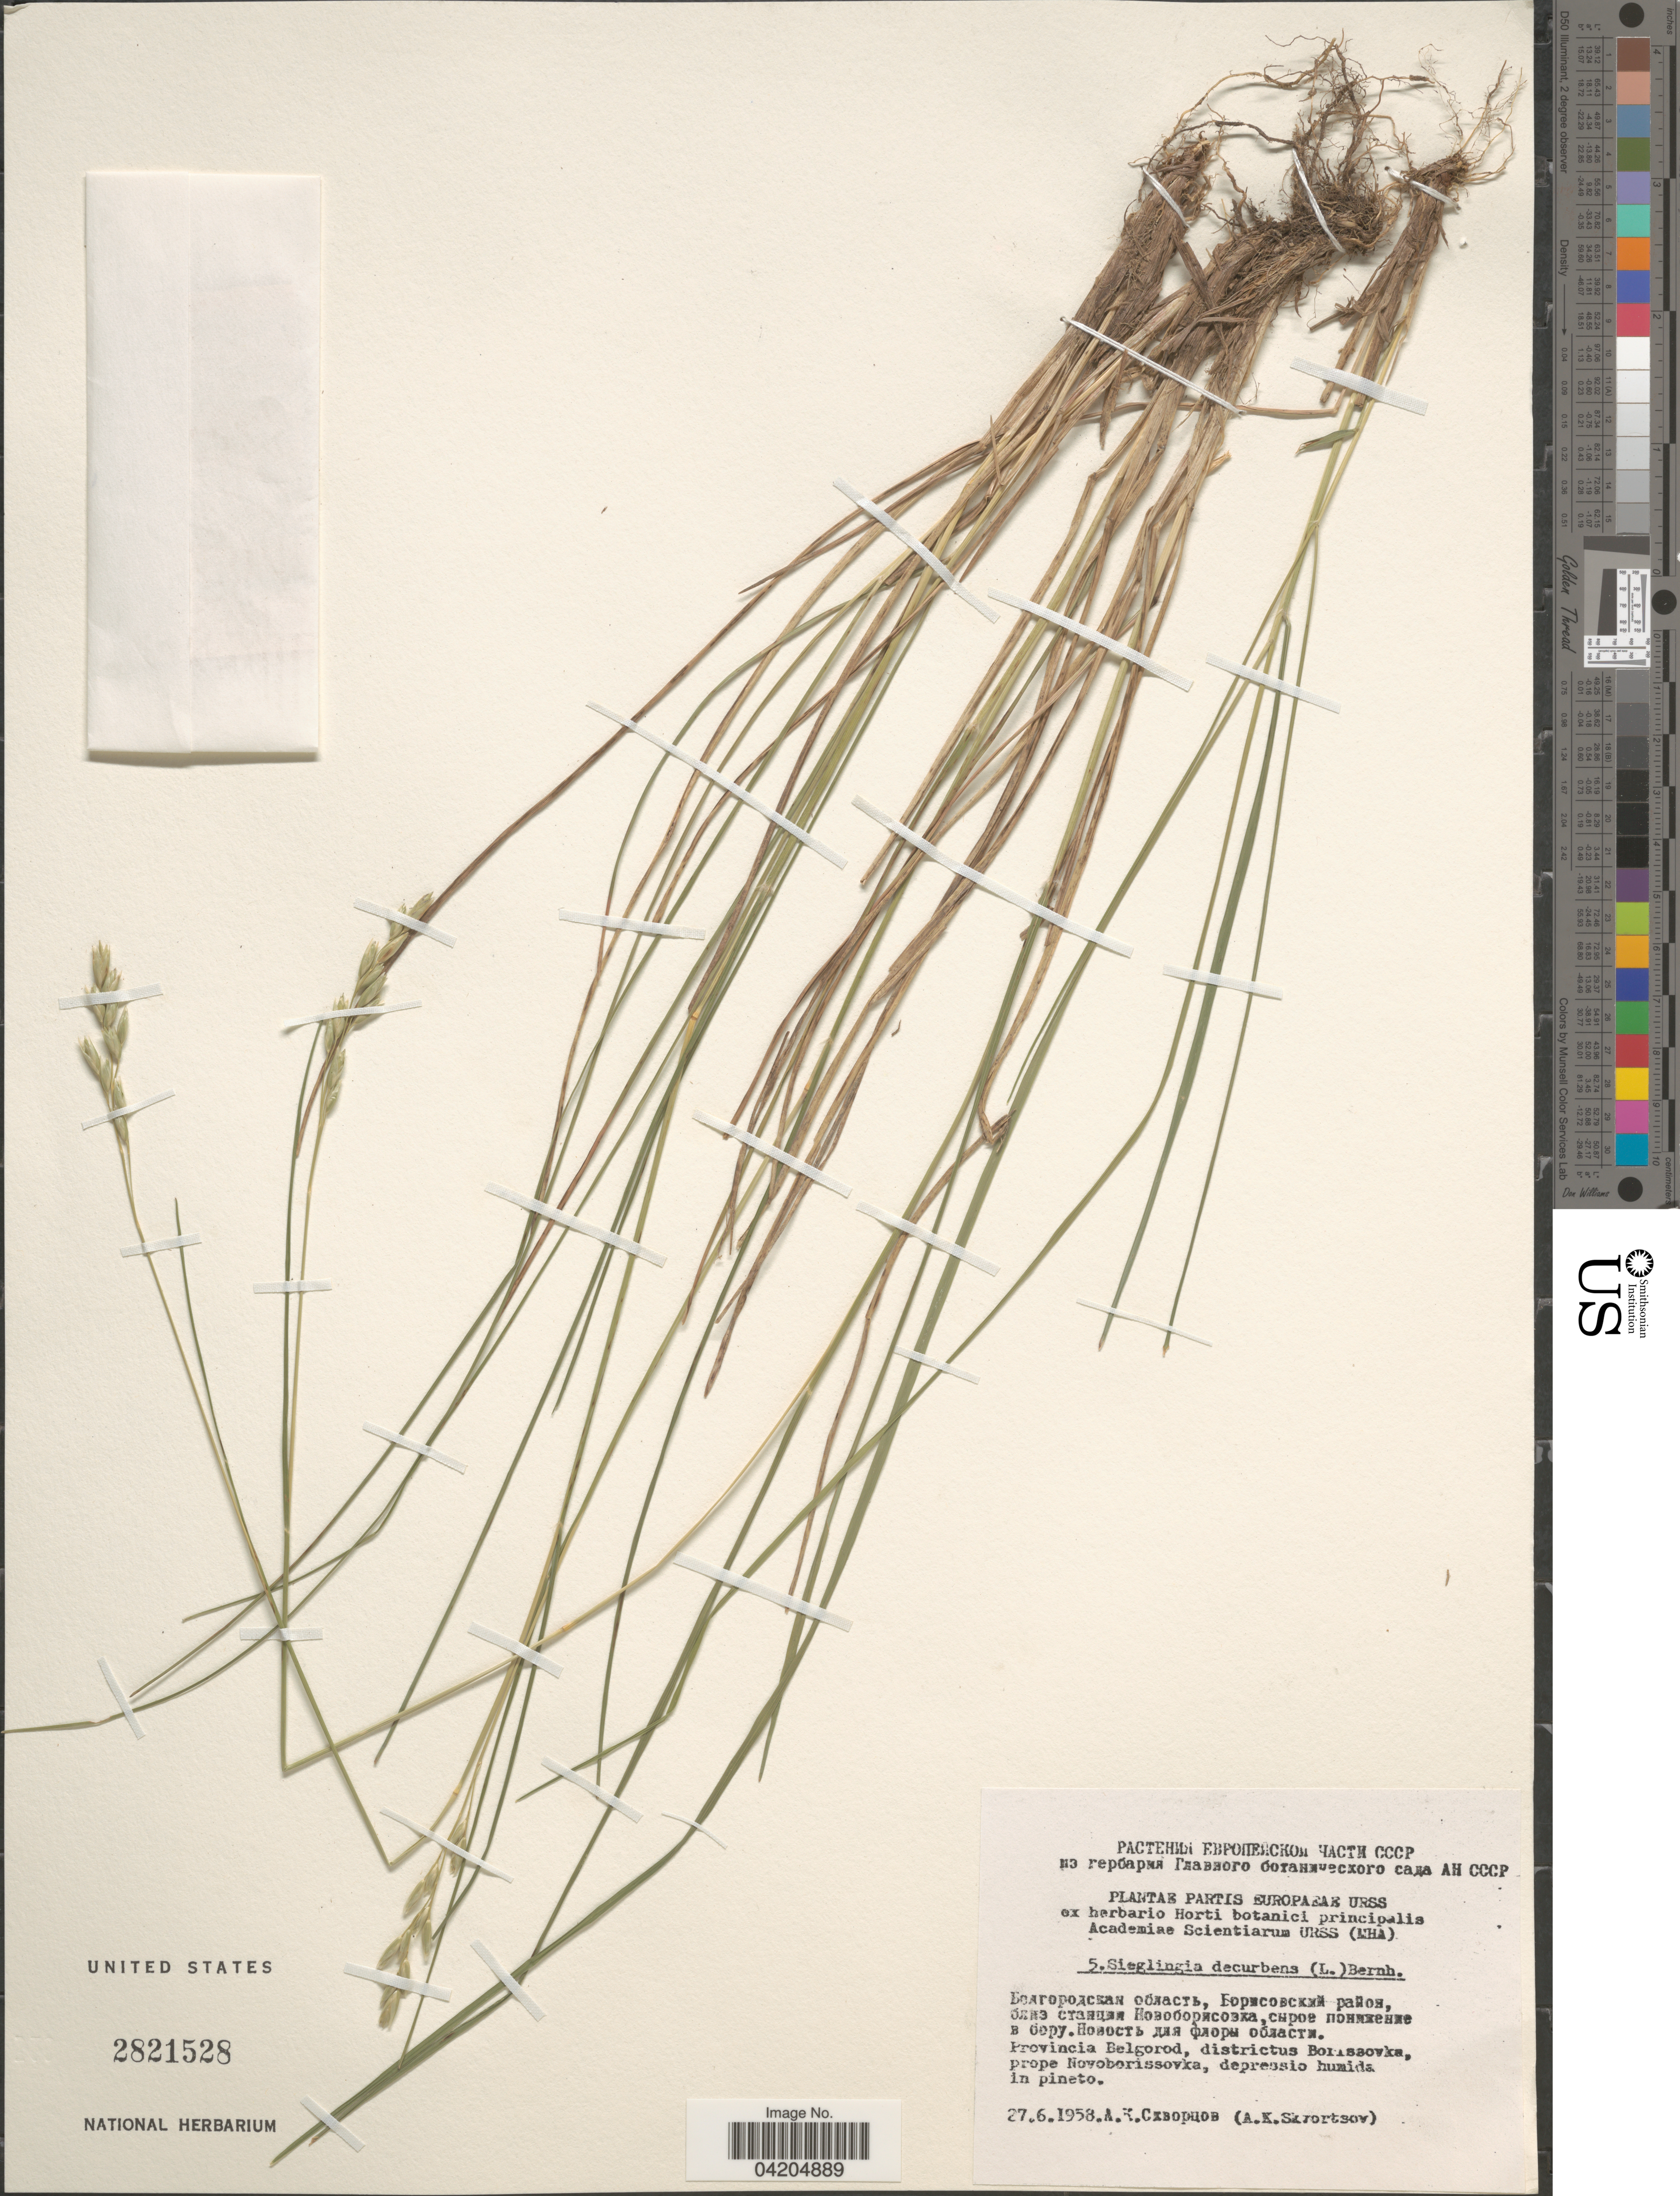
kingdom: Plantae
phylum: Tracheophyta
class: Liliopsida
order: Poales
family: Poaceae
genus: Danthonia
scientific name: Danthonia decumbens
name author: (L.) DC.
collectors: A. K. Skvortsov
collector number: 5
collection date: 1958-06-27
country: Russian Federation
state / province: Belgorod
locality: Partis Europaeae URSS. Provincia Belgorod, districtus Borissovka, prope Novoborissovka.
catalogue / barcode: US 2821528